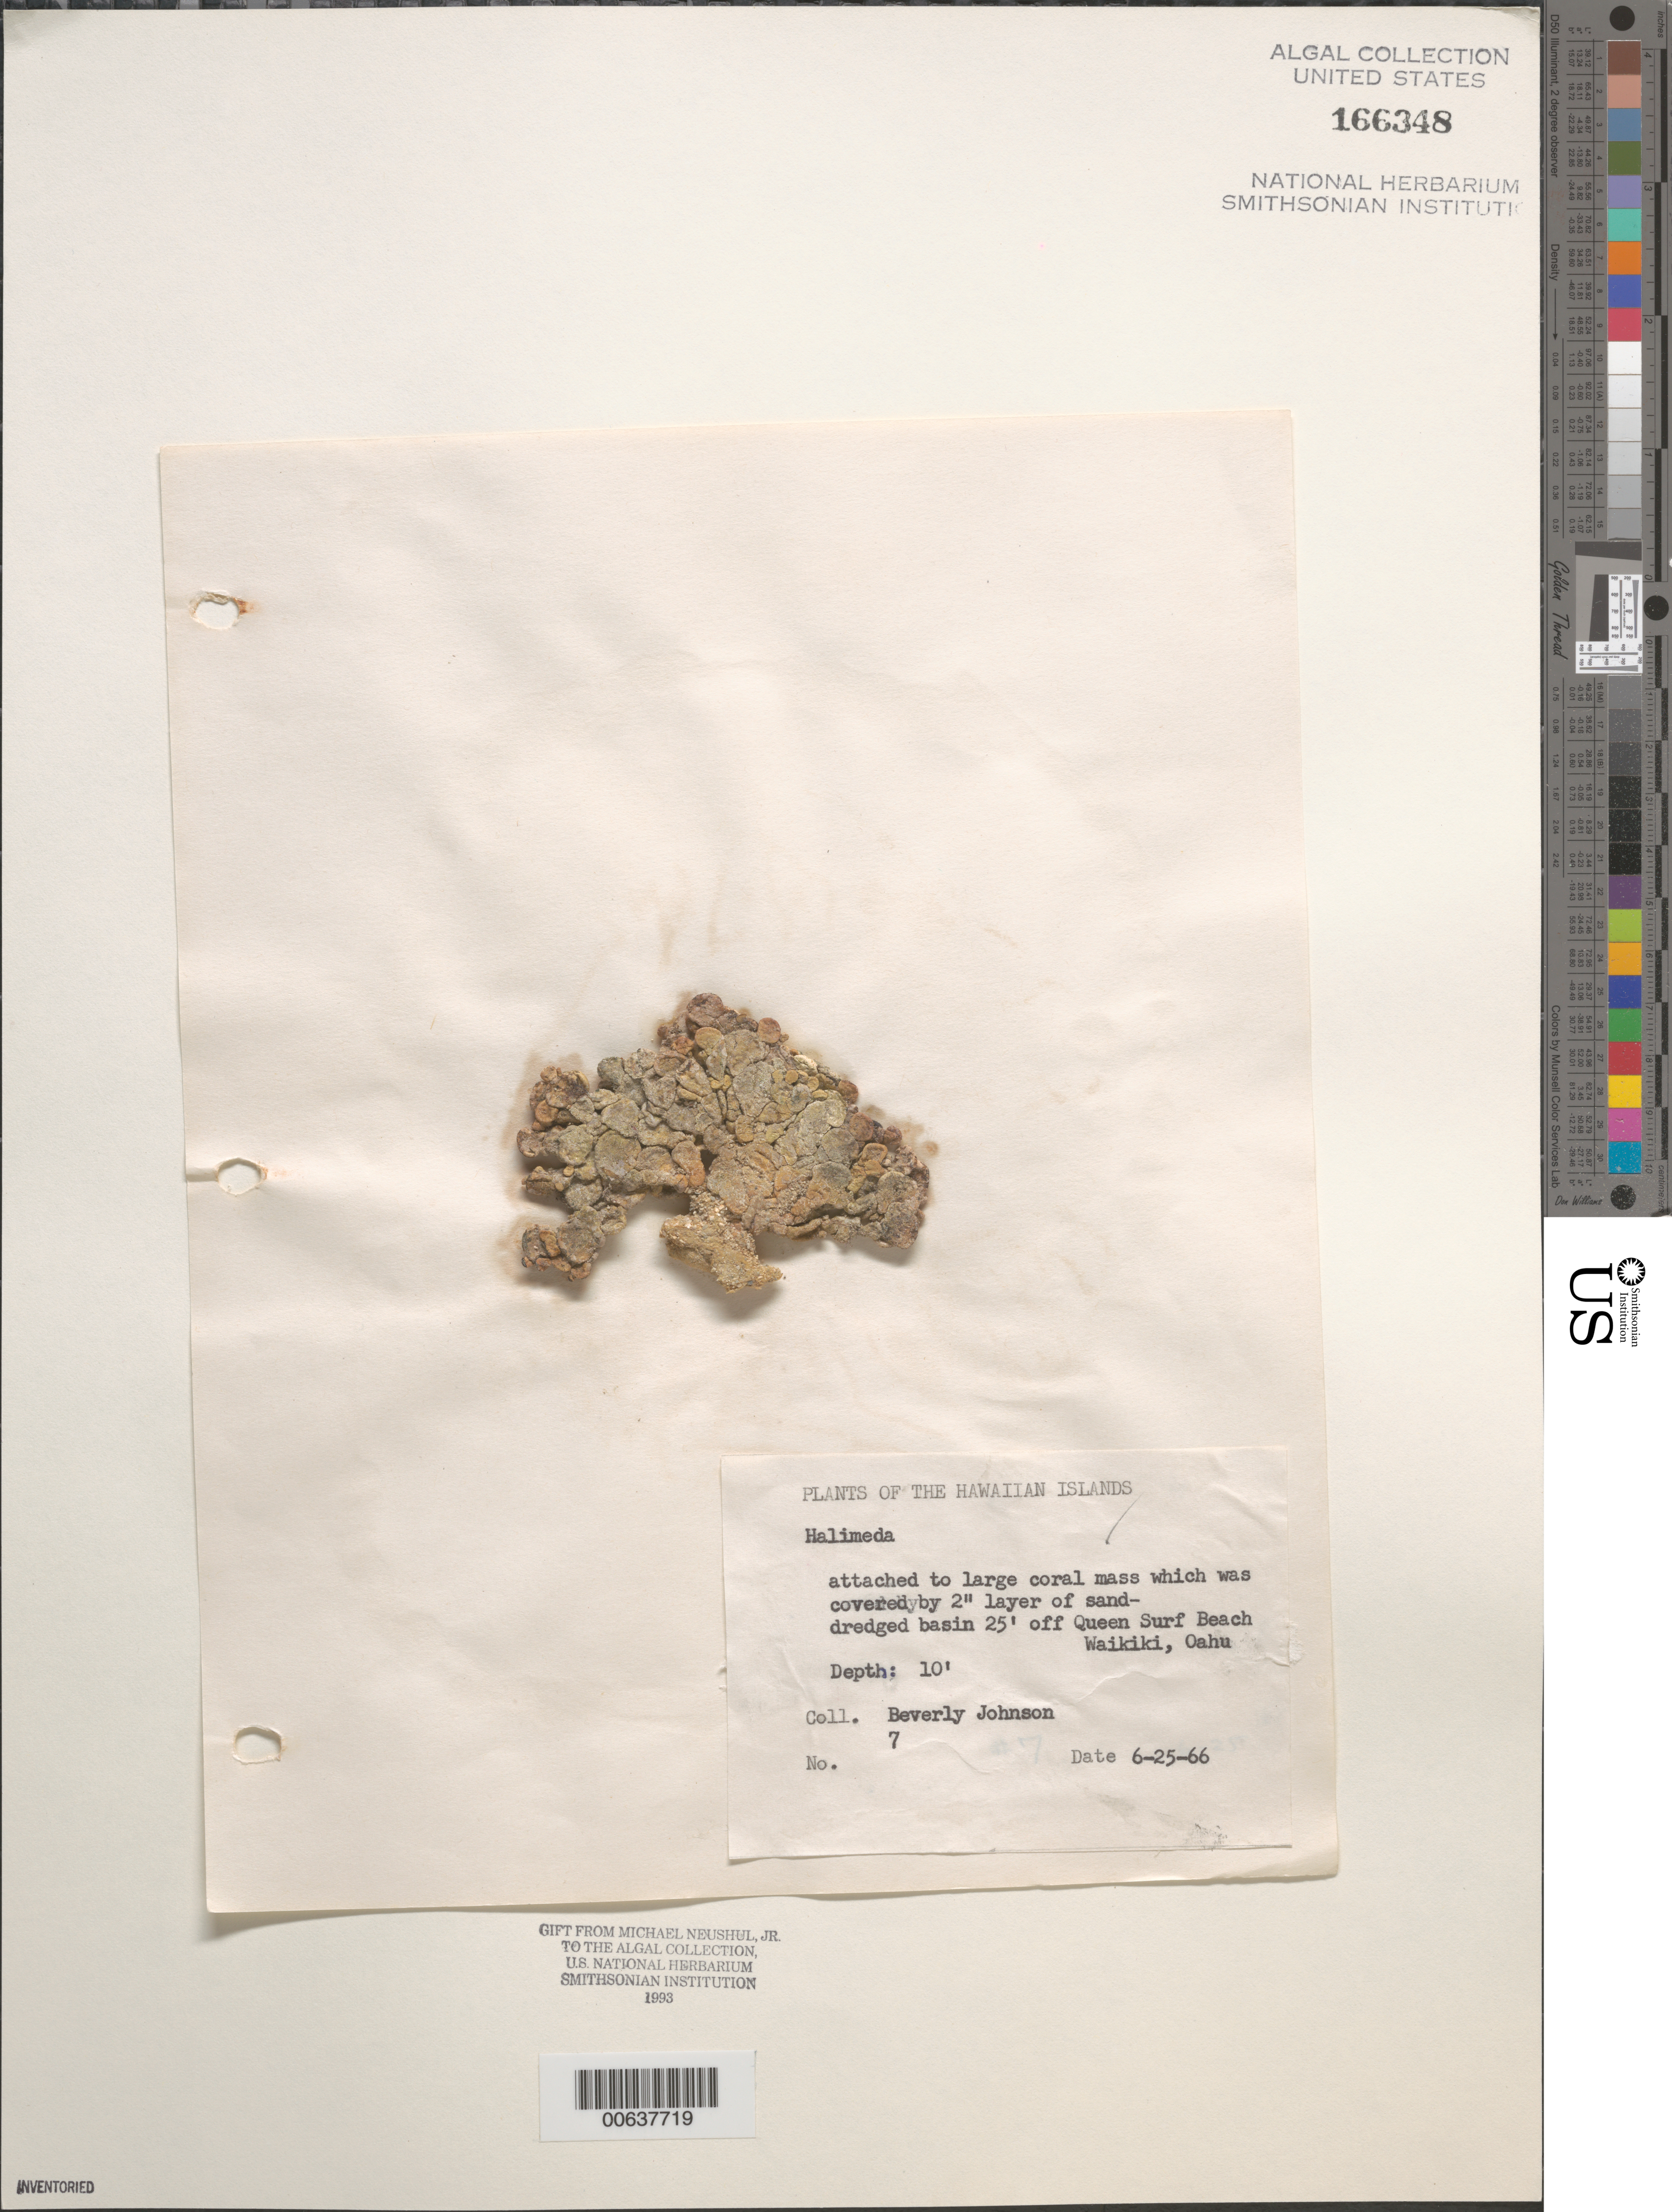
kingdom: Plantae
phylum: Chlorophyta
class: Ulvophyceae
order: Bryopsidales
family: Halimedaceae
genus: Halimeda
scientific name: Halimeda sp.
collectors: B. Johnson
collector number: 7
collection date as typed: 25 Jun 1966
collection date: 1966-06-25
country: United States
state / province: Hawaii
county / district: Honolulu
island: Oahu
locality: Waikiki, off Queen's Surf Beach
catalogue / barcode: US 166348